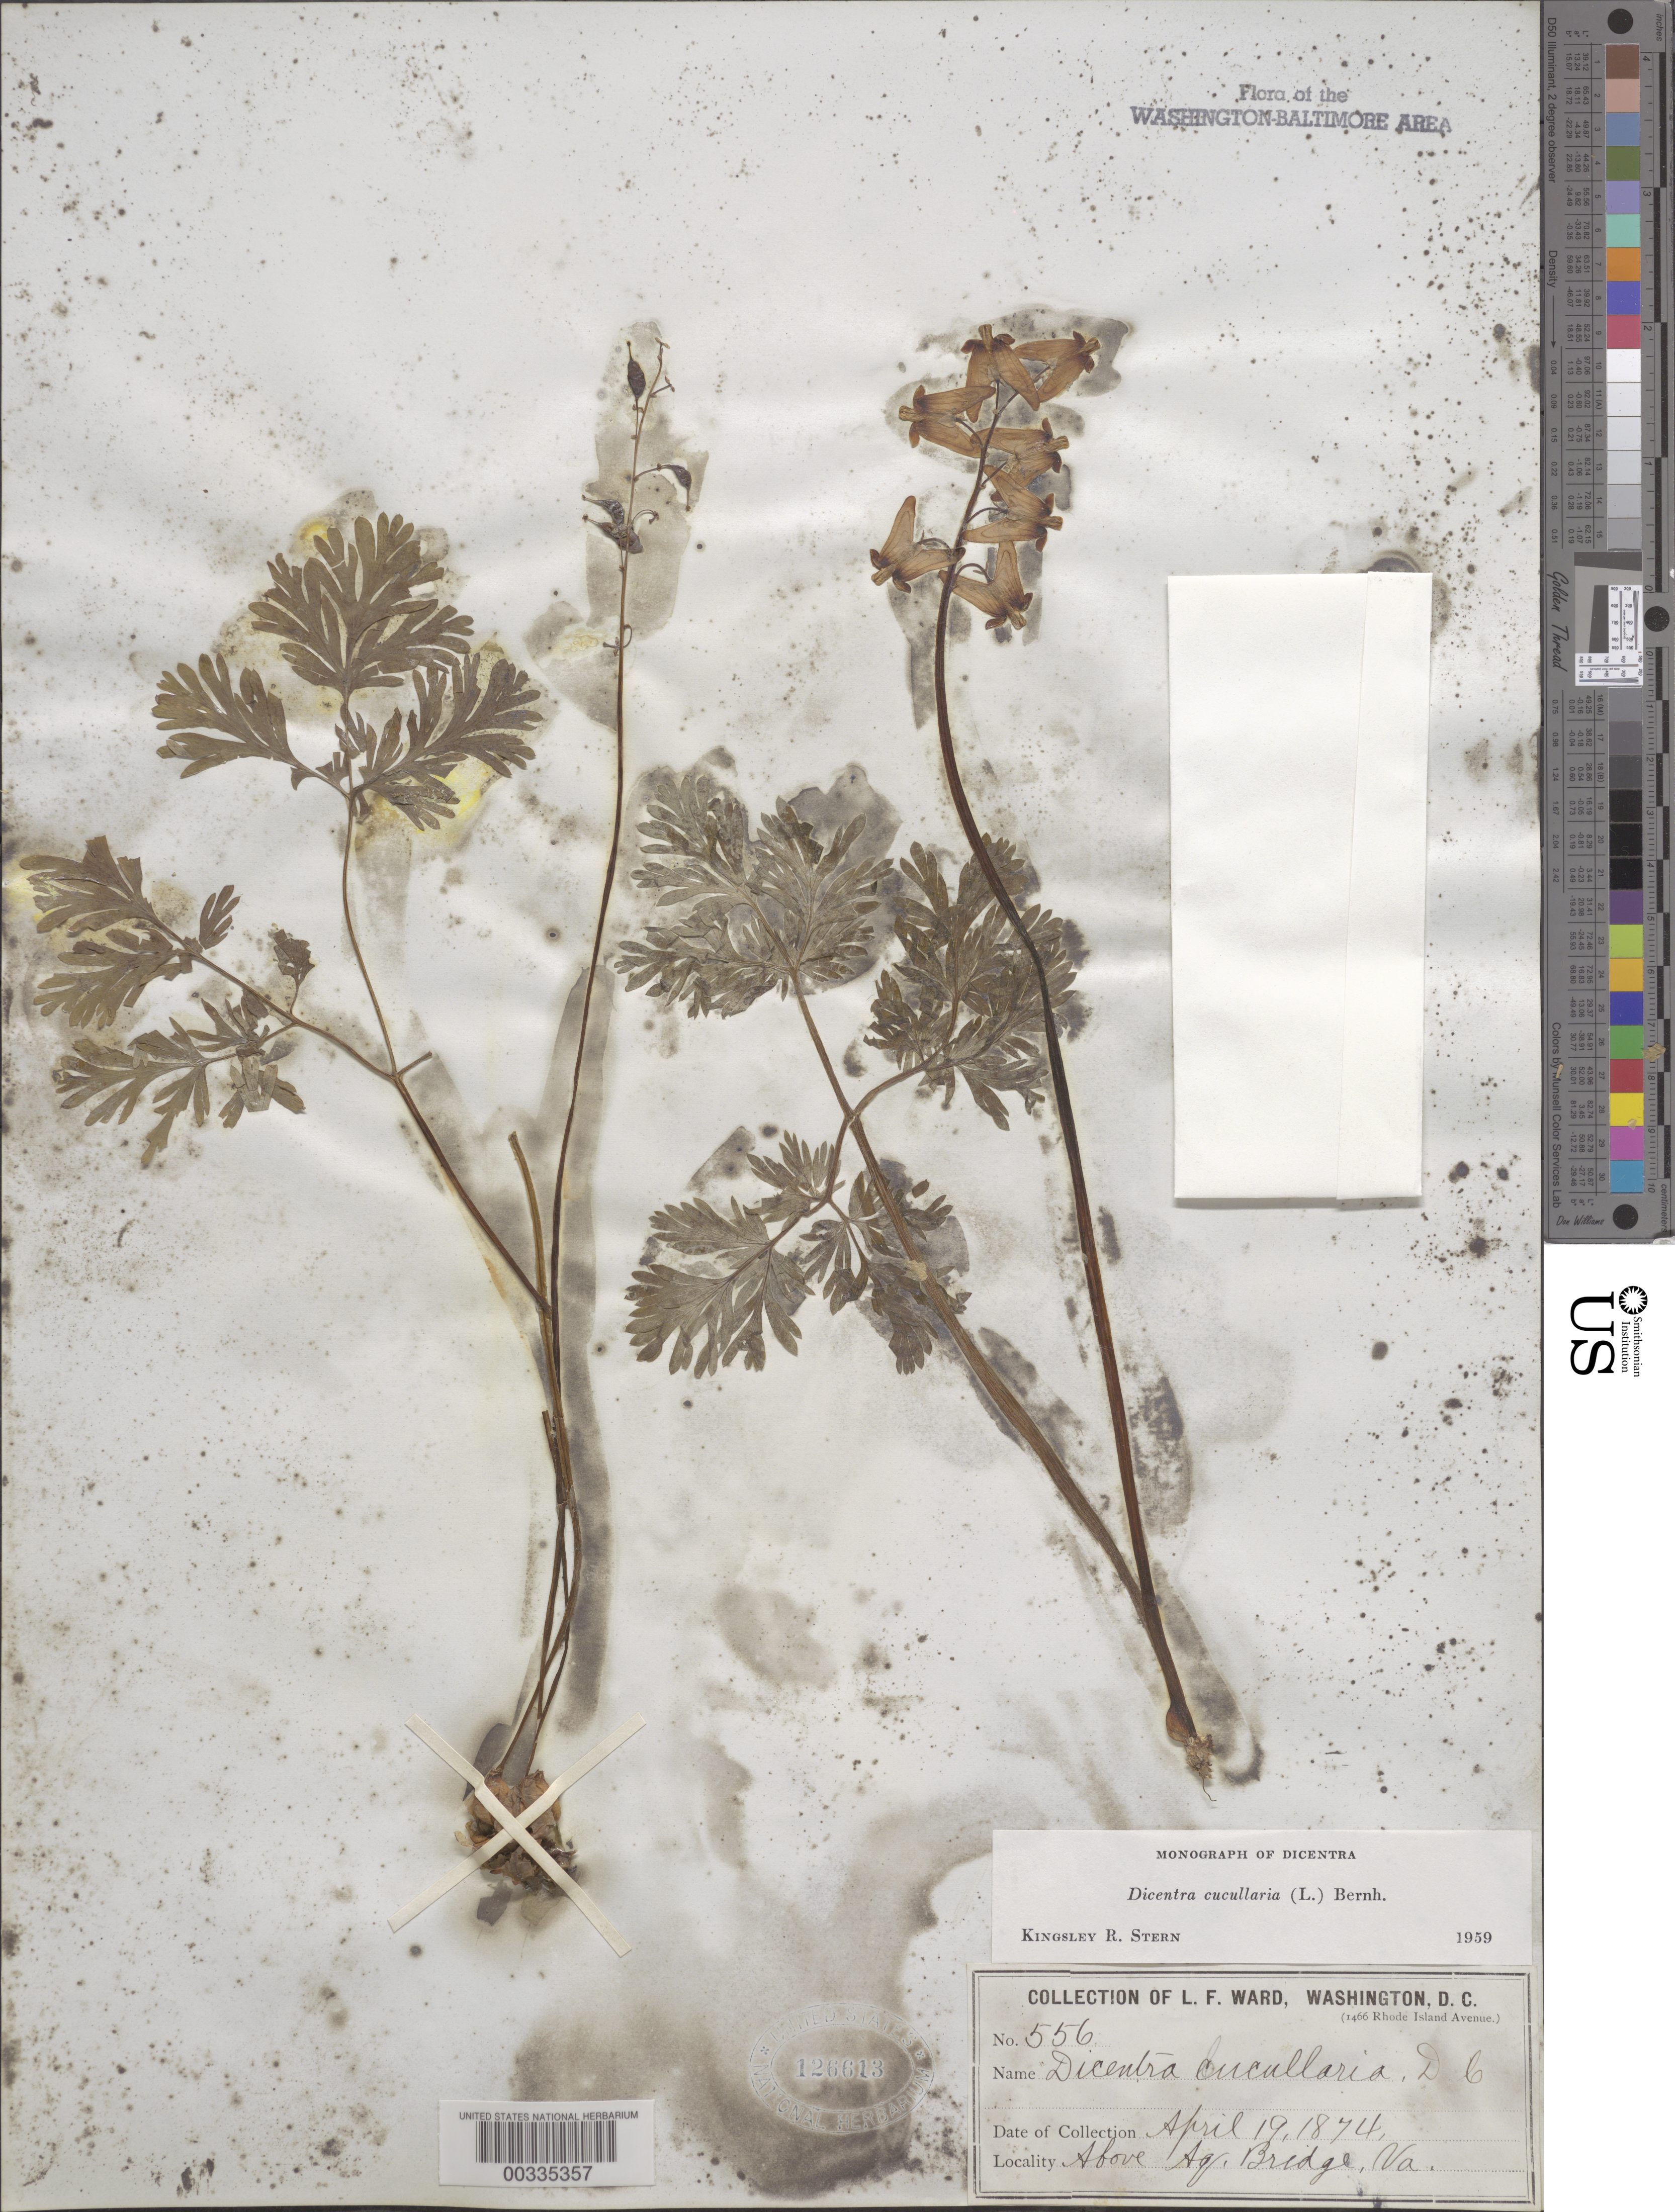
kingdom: Plantae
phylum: Tracheophyta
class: Magnoliopsida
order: Ranunculales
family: Papaveraceae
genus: Dicentra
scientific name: Dicentra cucullaria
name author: (L.) Bernh.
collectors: L. F. Ward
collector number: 556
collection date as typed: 19 Apr 1874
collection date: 1874-04-19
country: United States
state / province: Virginia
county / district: Fairfax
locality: Above Aqueduct Bridge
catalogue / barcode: US 126613